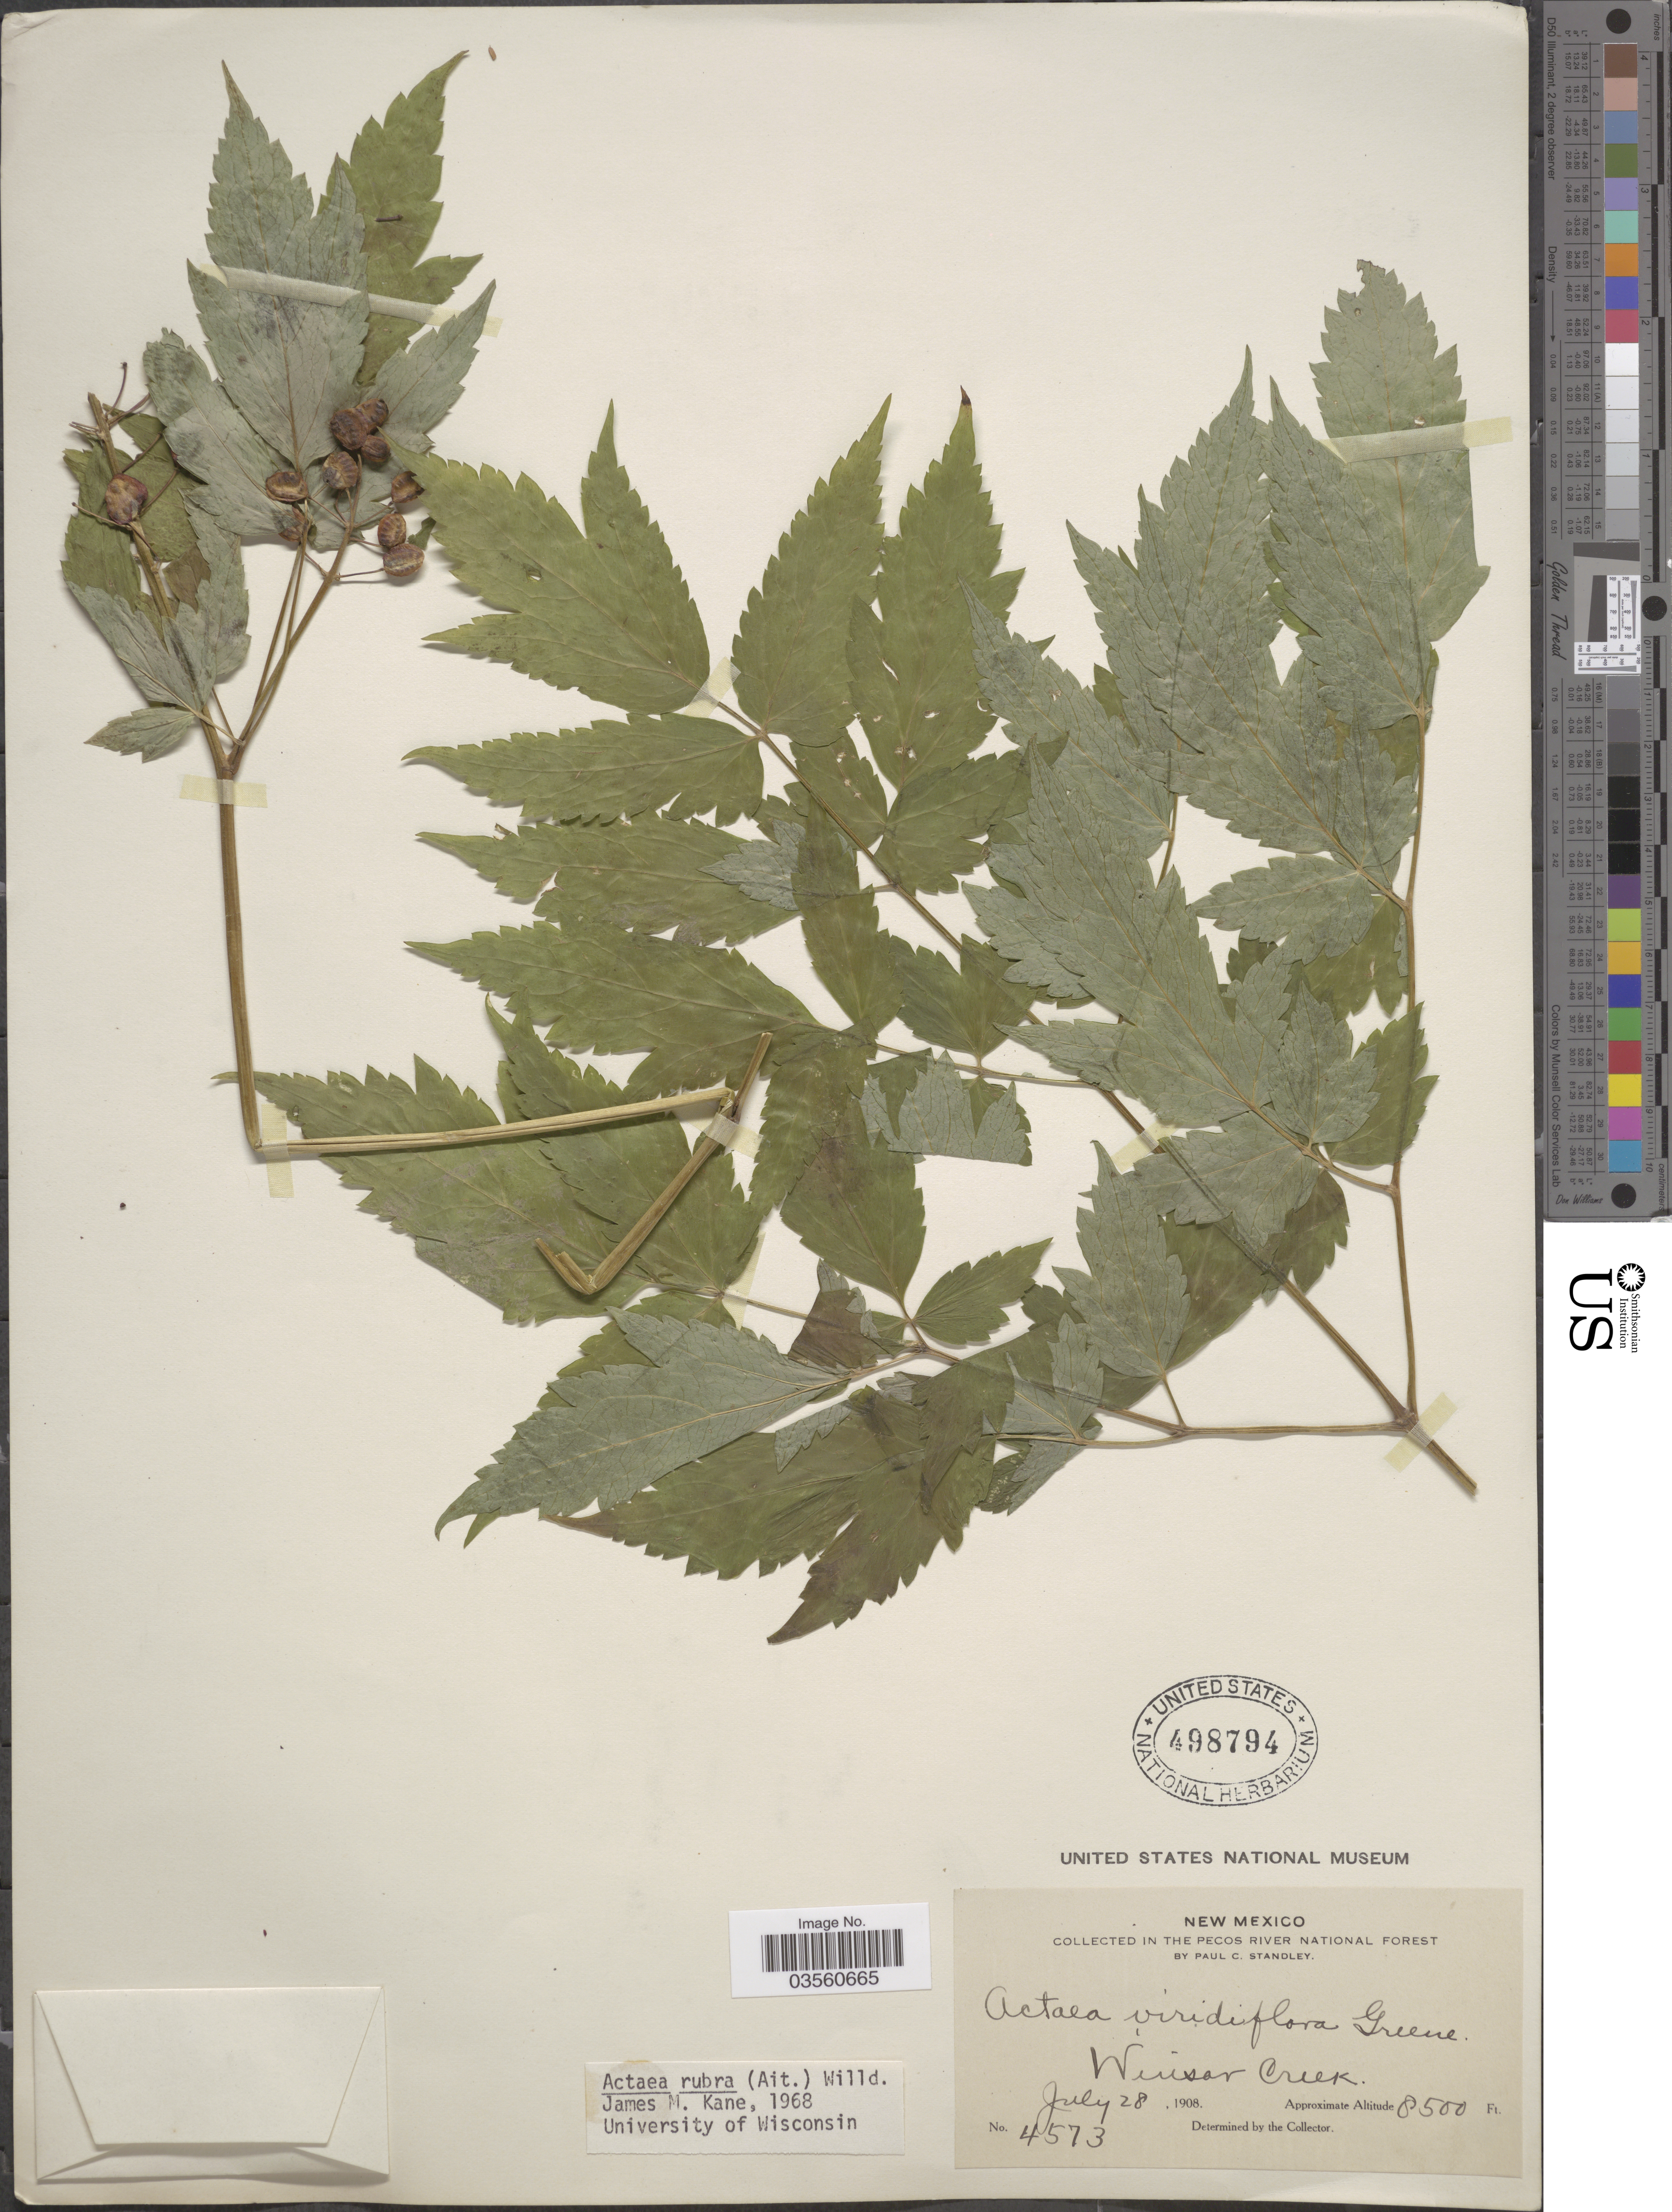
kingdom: Plantae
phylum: Tracheophyta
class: Magnoliopsida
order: Ranunculales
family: Ranunculaceae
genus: Actaea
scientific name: Actaea rubra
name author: (Aiton) Willd.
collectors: P. C. Standley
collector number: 4573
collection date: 1908-07-28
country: United States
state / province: New Mexico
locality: The Pecos River National Forest. Winsor Creek.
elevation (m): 2591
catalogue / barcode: US 498794